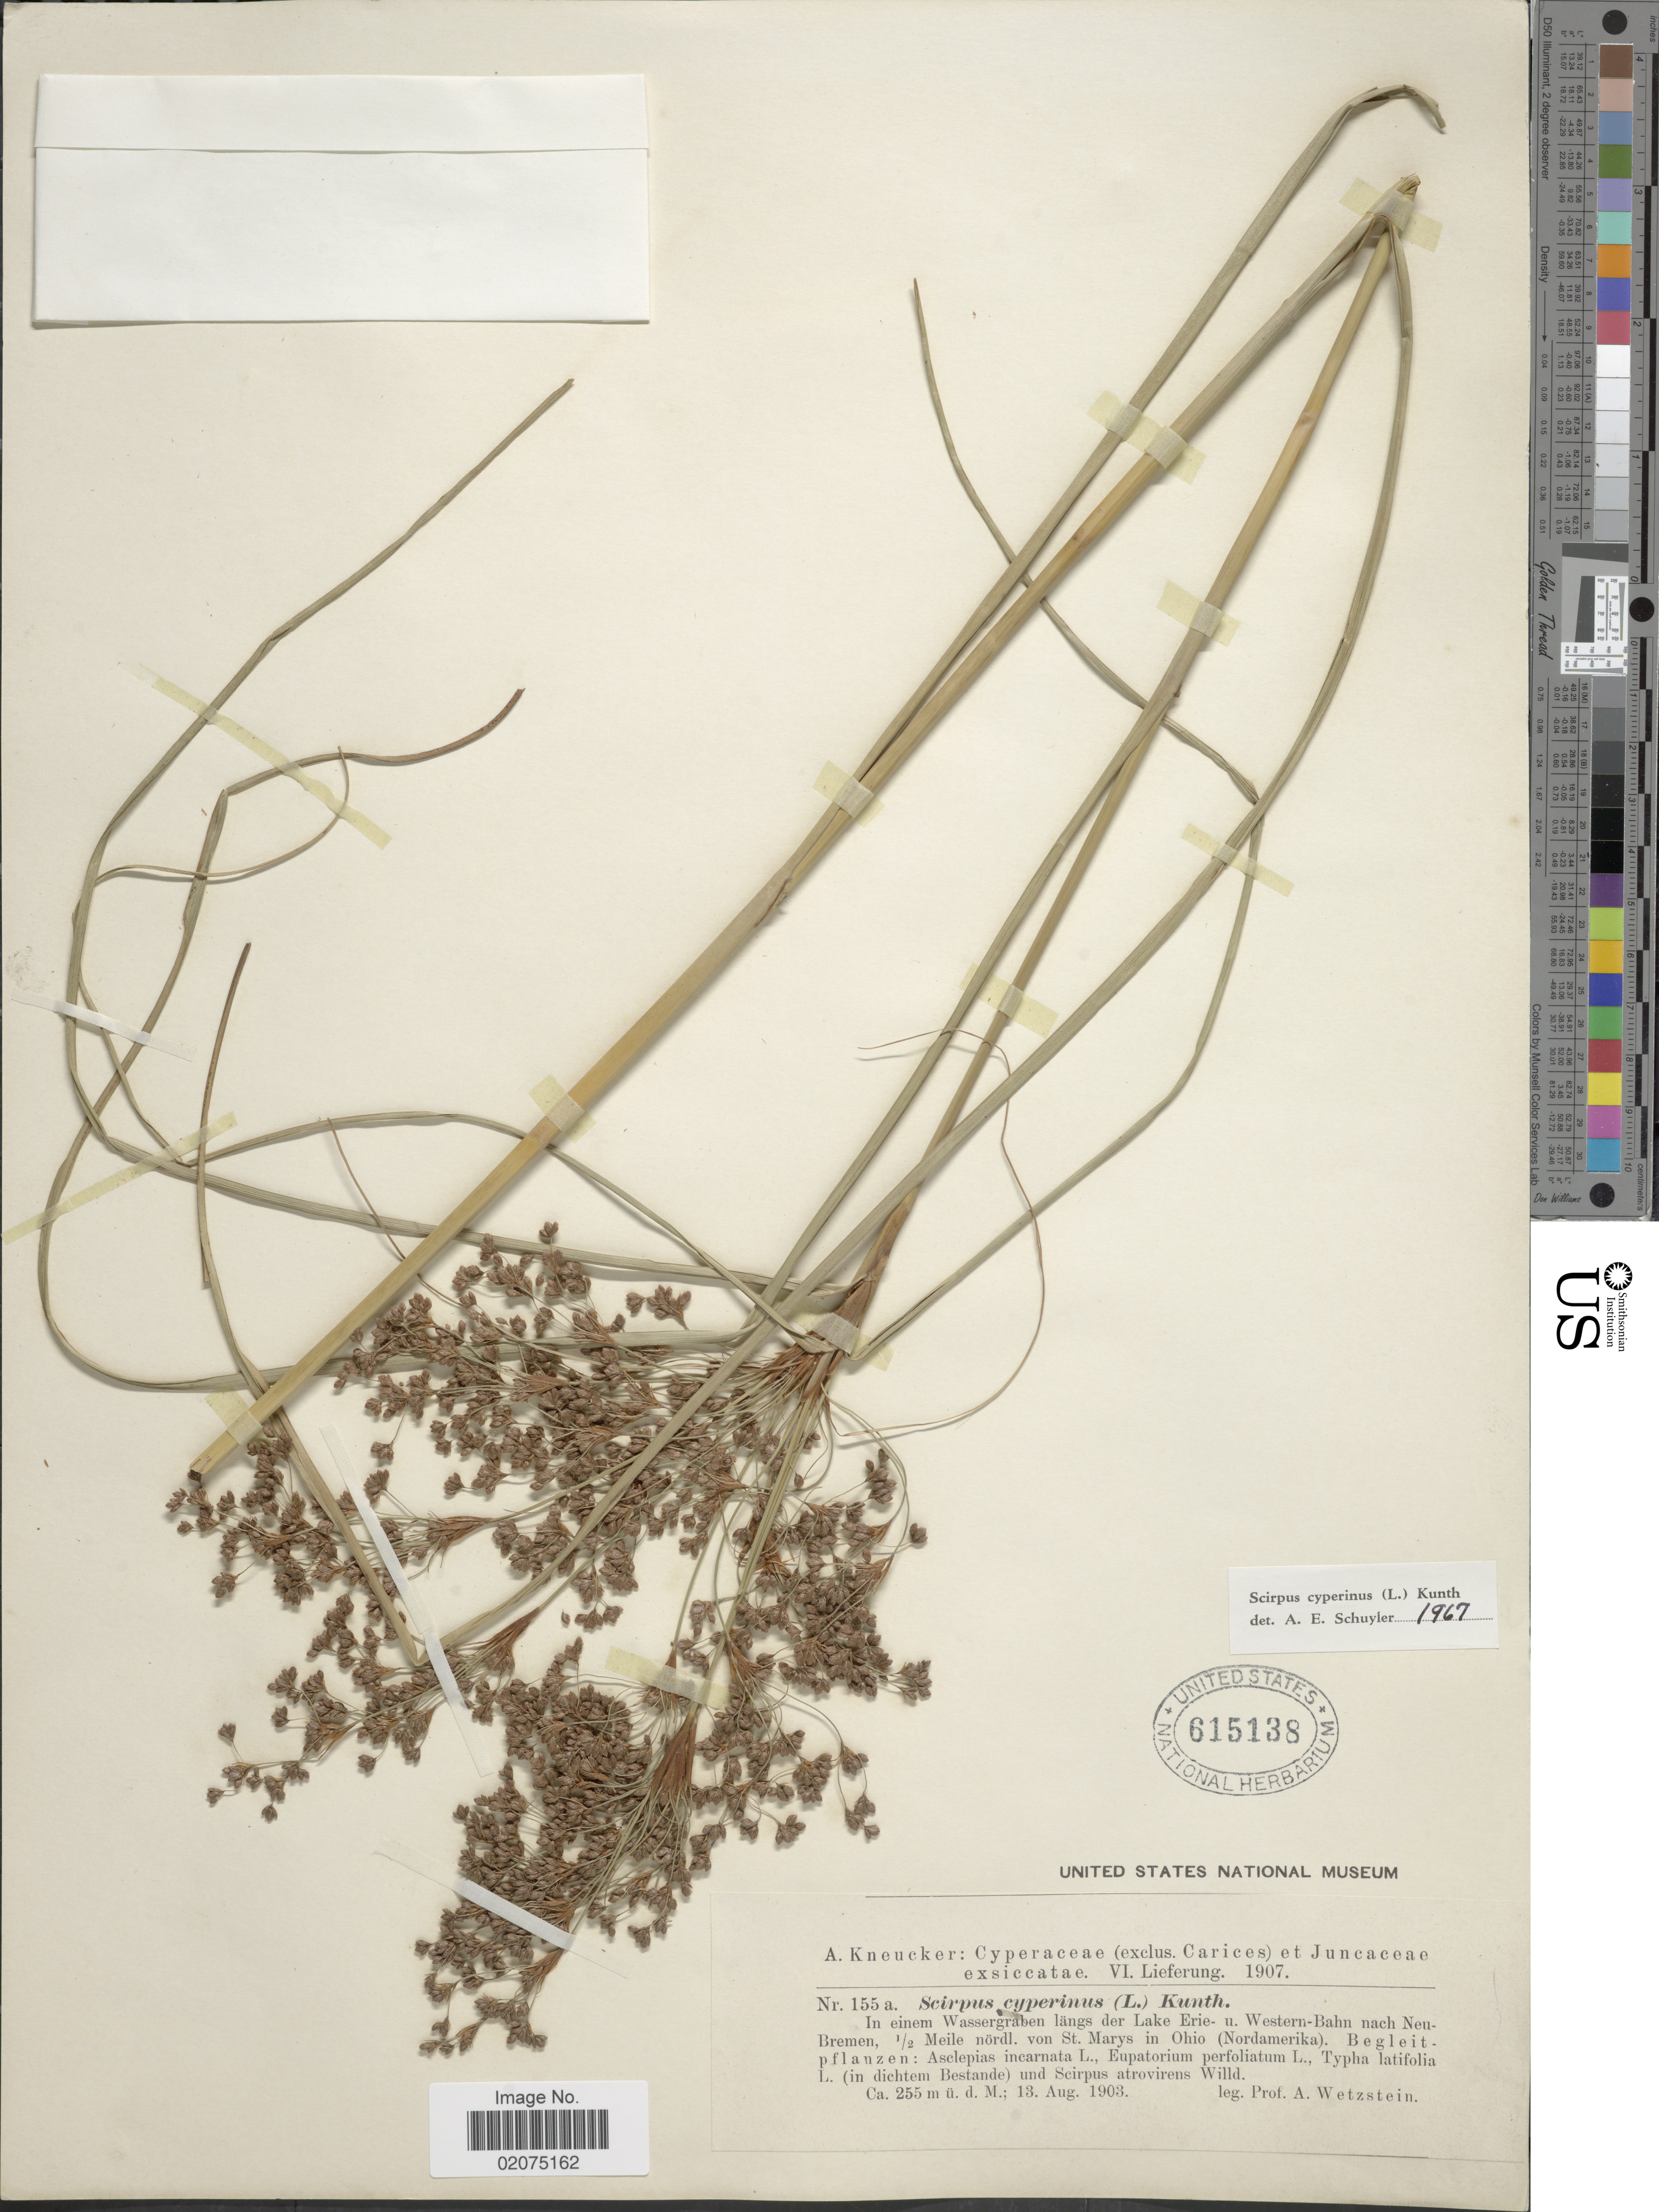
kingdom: Plantae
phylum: Tracheophyta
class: Liliopsida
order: Poales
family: Cyperaceae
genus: Scirpus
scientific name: Scirpus cyperinus (L.) Kunth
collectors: A. Wetzstein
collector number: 155a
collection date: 1903-08-13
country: United States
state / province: Ohio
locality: In einem Wassergraben langs der Lake Erie- u., Western-Bahn nach Neu-Bremen, ½ Meile nordl. von St. Marys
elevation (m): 255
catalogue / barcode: US 615138